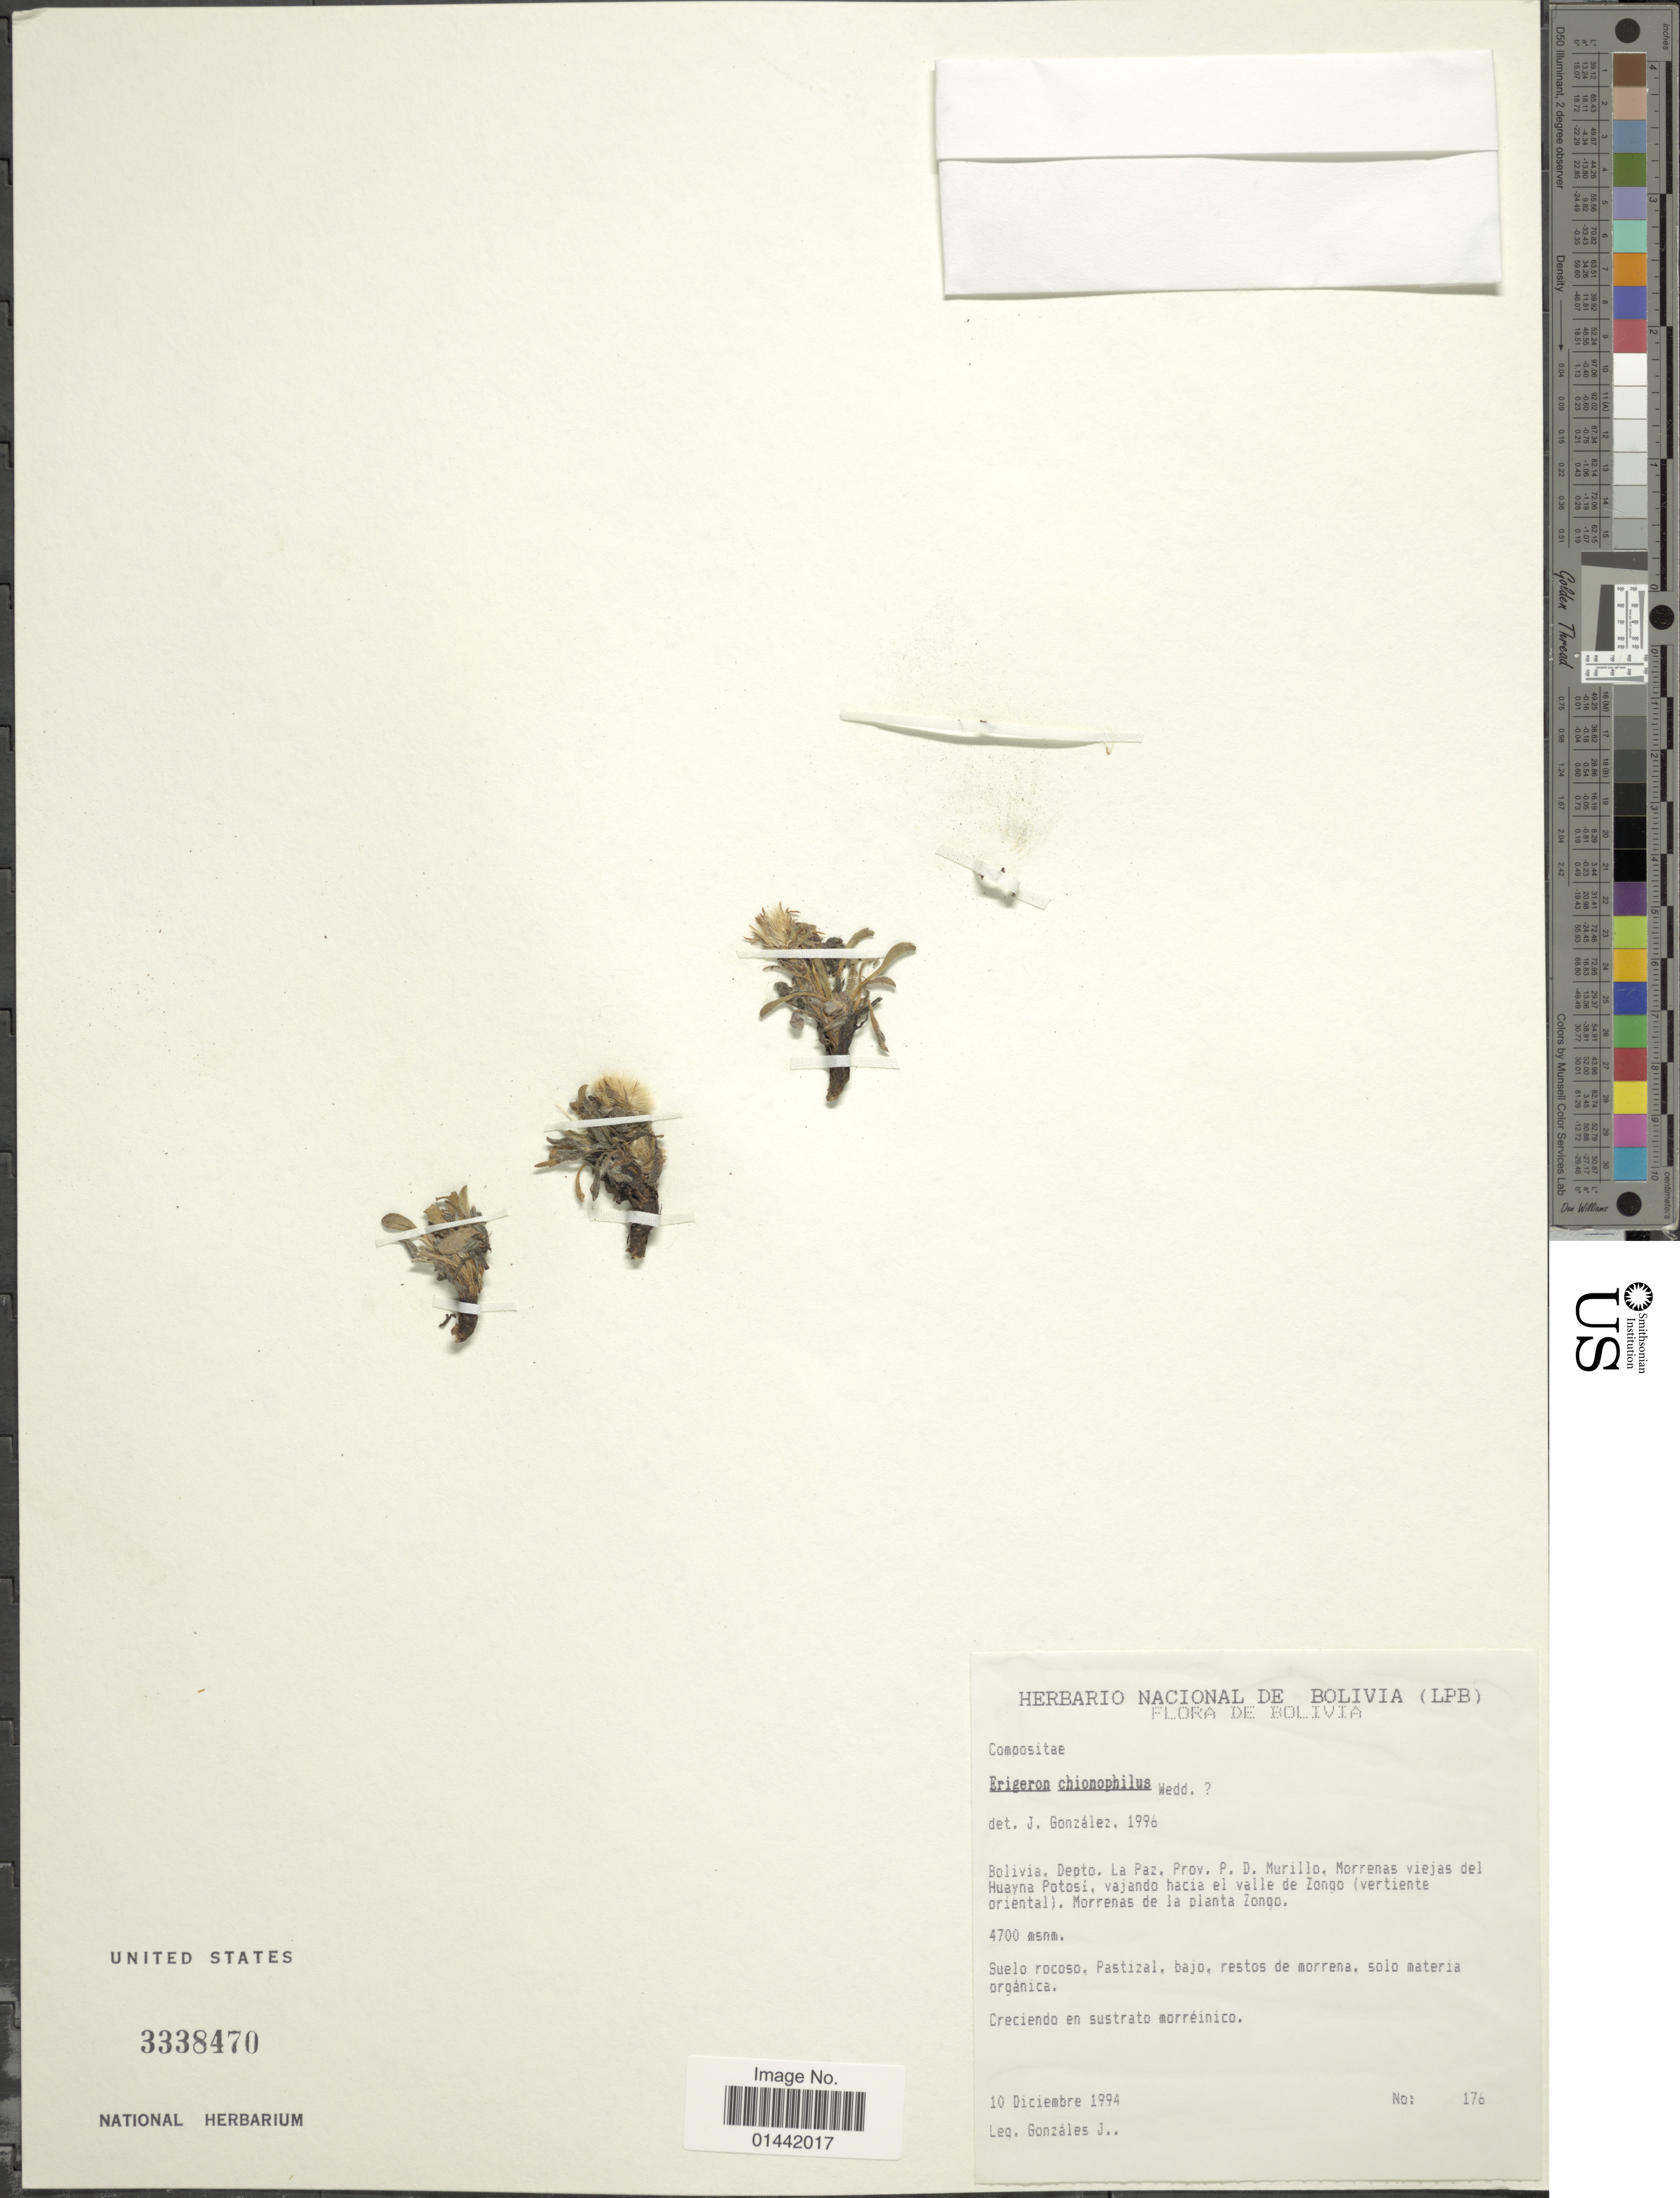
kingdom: Plantae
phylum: Tracheophyta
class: Magnoliopsida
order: Asterales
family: Asteraceae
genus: Erigeron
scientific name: Erigeron chionophilus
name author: Wedd.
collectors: J. Gonzales R.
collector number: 170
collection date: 1994-12-10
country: Bolivia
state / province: La Paz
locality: Prov. P.D. Murillo, Morrenas viejas del Huayna Potosi, vajando hacia el valle de Zongo (vertiente oriental) Morrenas de la planta Zongo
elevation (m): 4700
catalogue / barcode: US 3338470